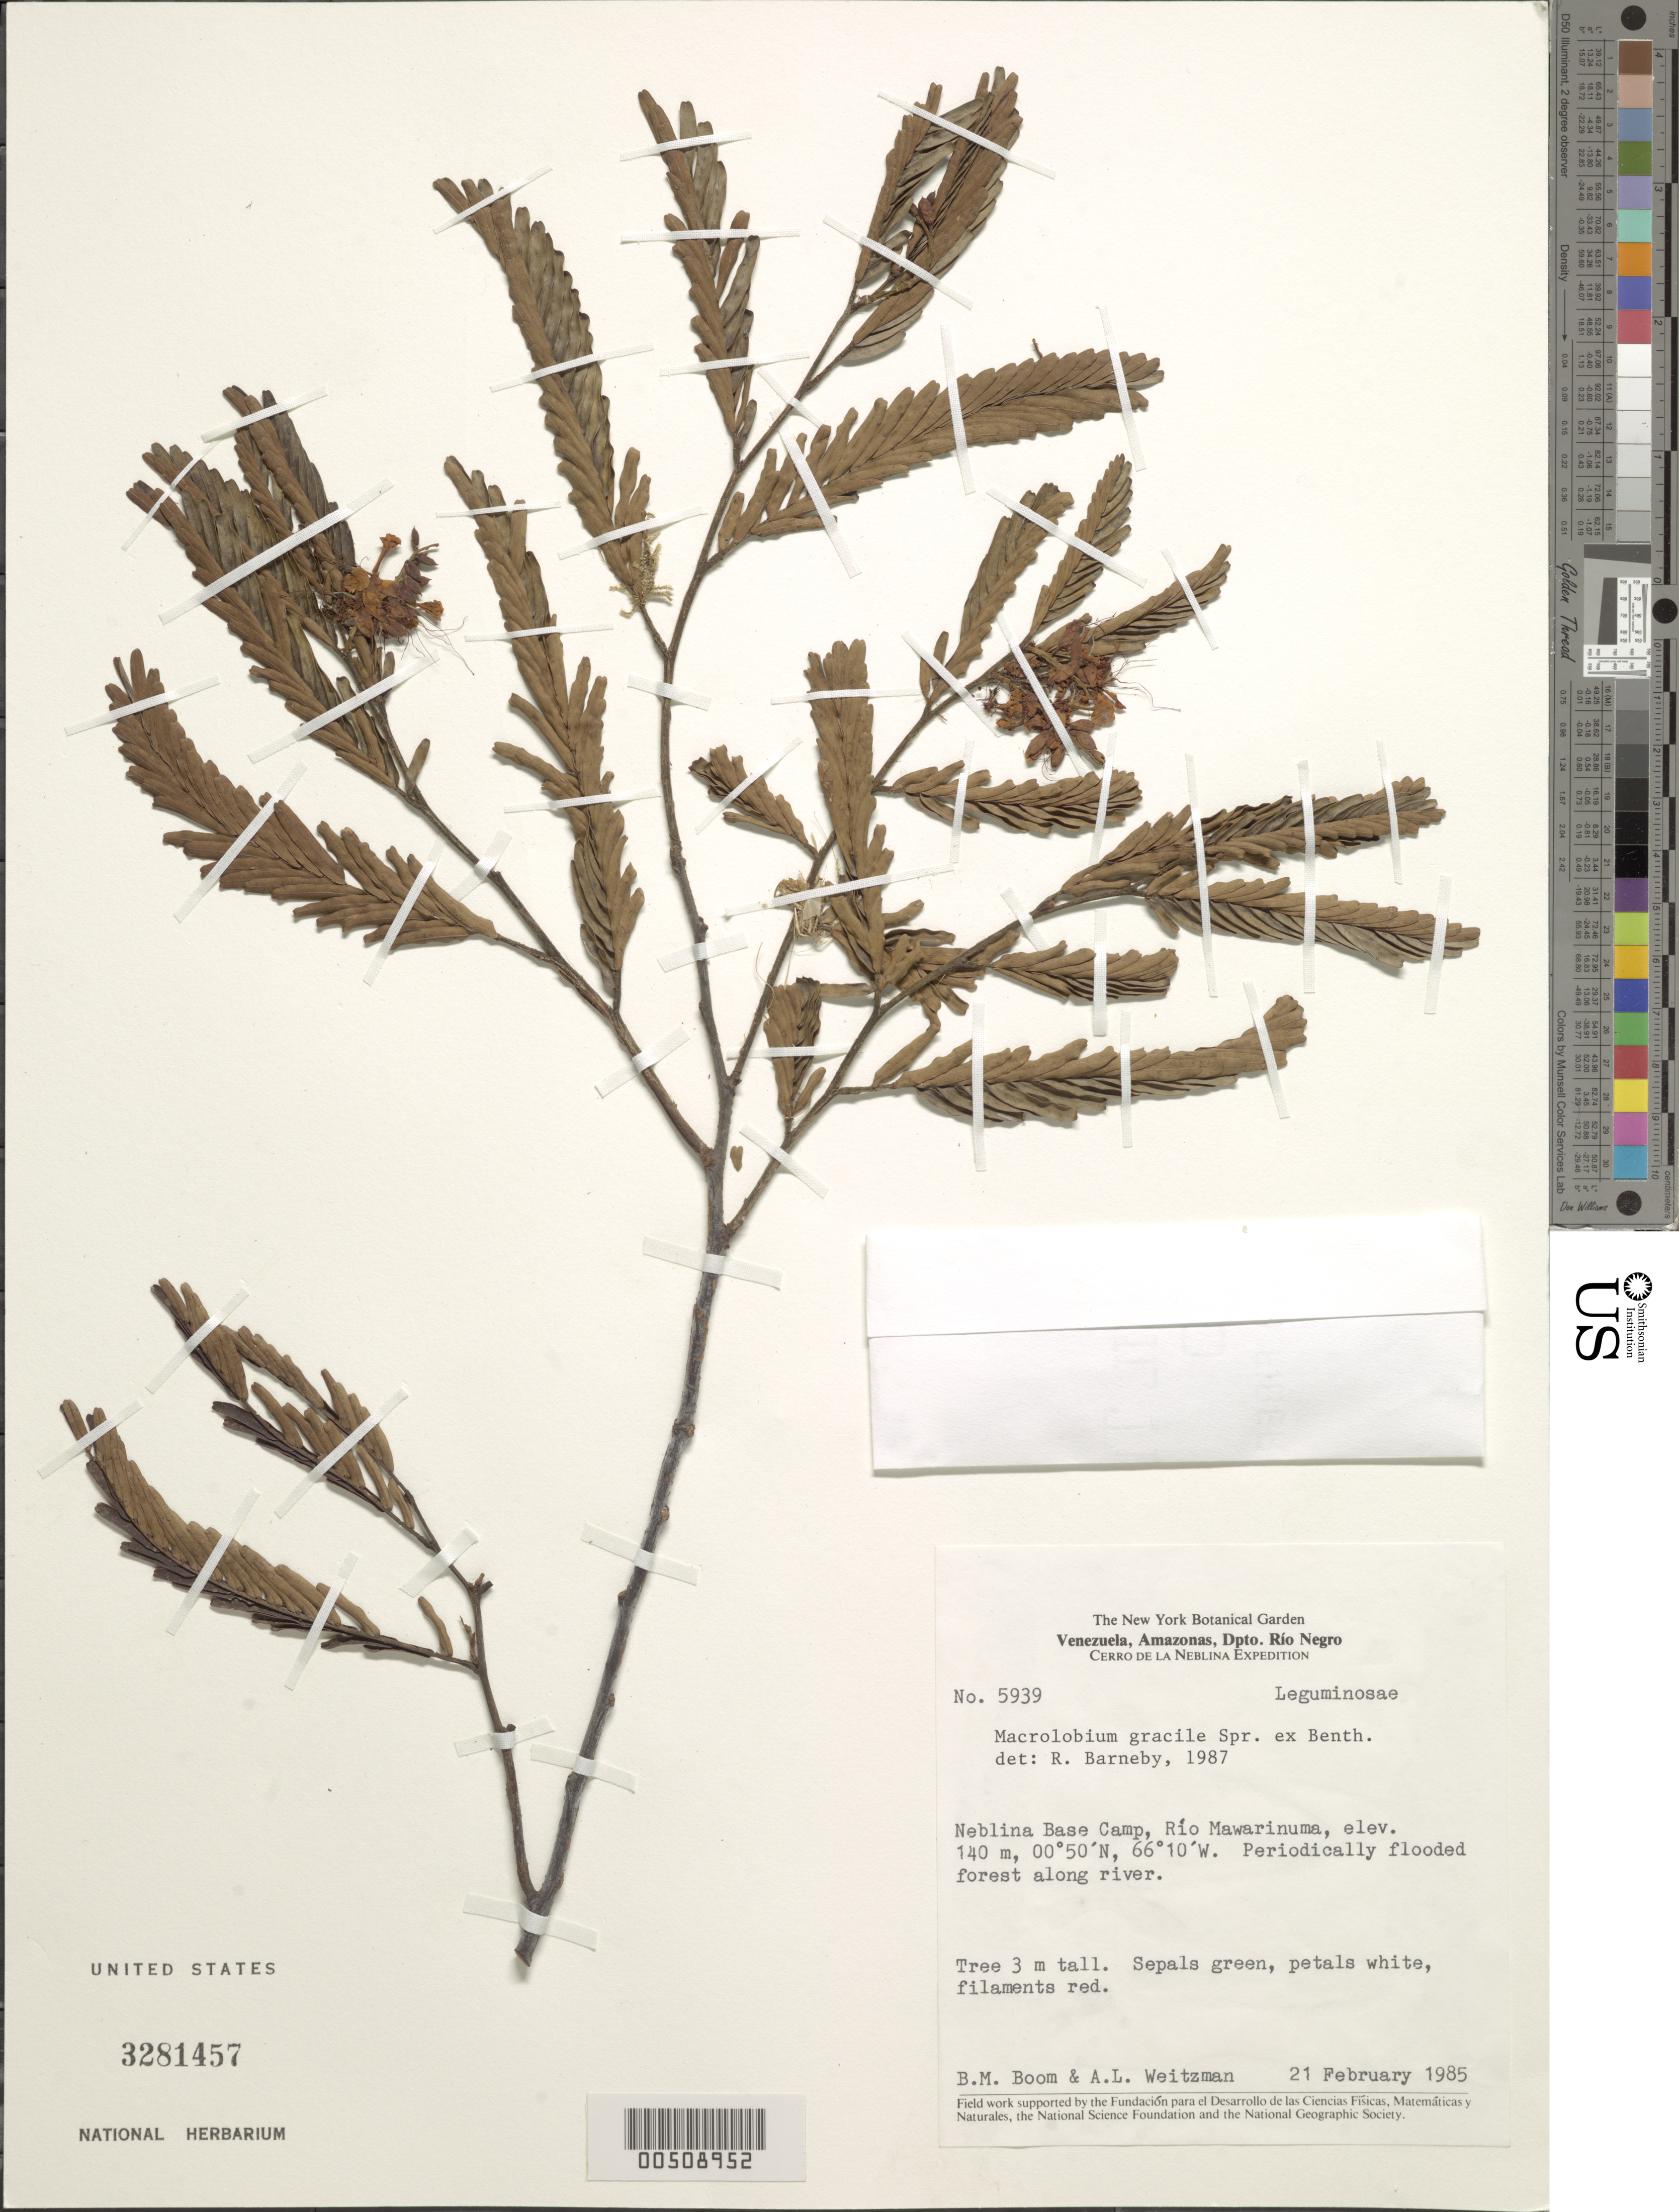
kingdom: Plantae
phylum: Tracheophyta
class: Magnoliopsida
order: Fabales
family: Fabaceae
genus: Macrolobium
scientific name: Macrolobium gracile var. gracile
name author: Spruce ex Benth.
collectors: B. M. Boom & A. L. Weitzman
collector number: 59392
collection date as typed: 21 Feb 1985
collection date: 1985-02-21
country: Venezuela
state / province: Amazonas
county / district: Rio Negro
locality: Cerro de la neblina, rio mawarinuma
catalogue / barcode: US 3281457